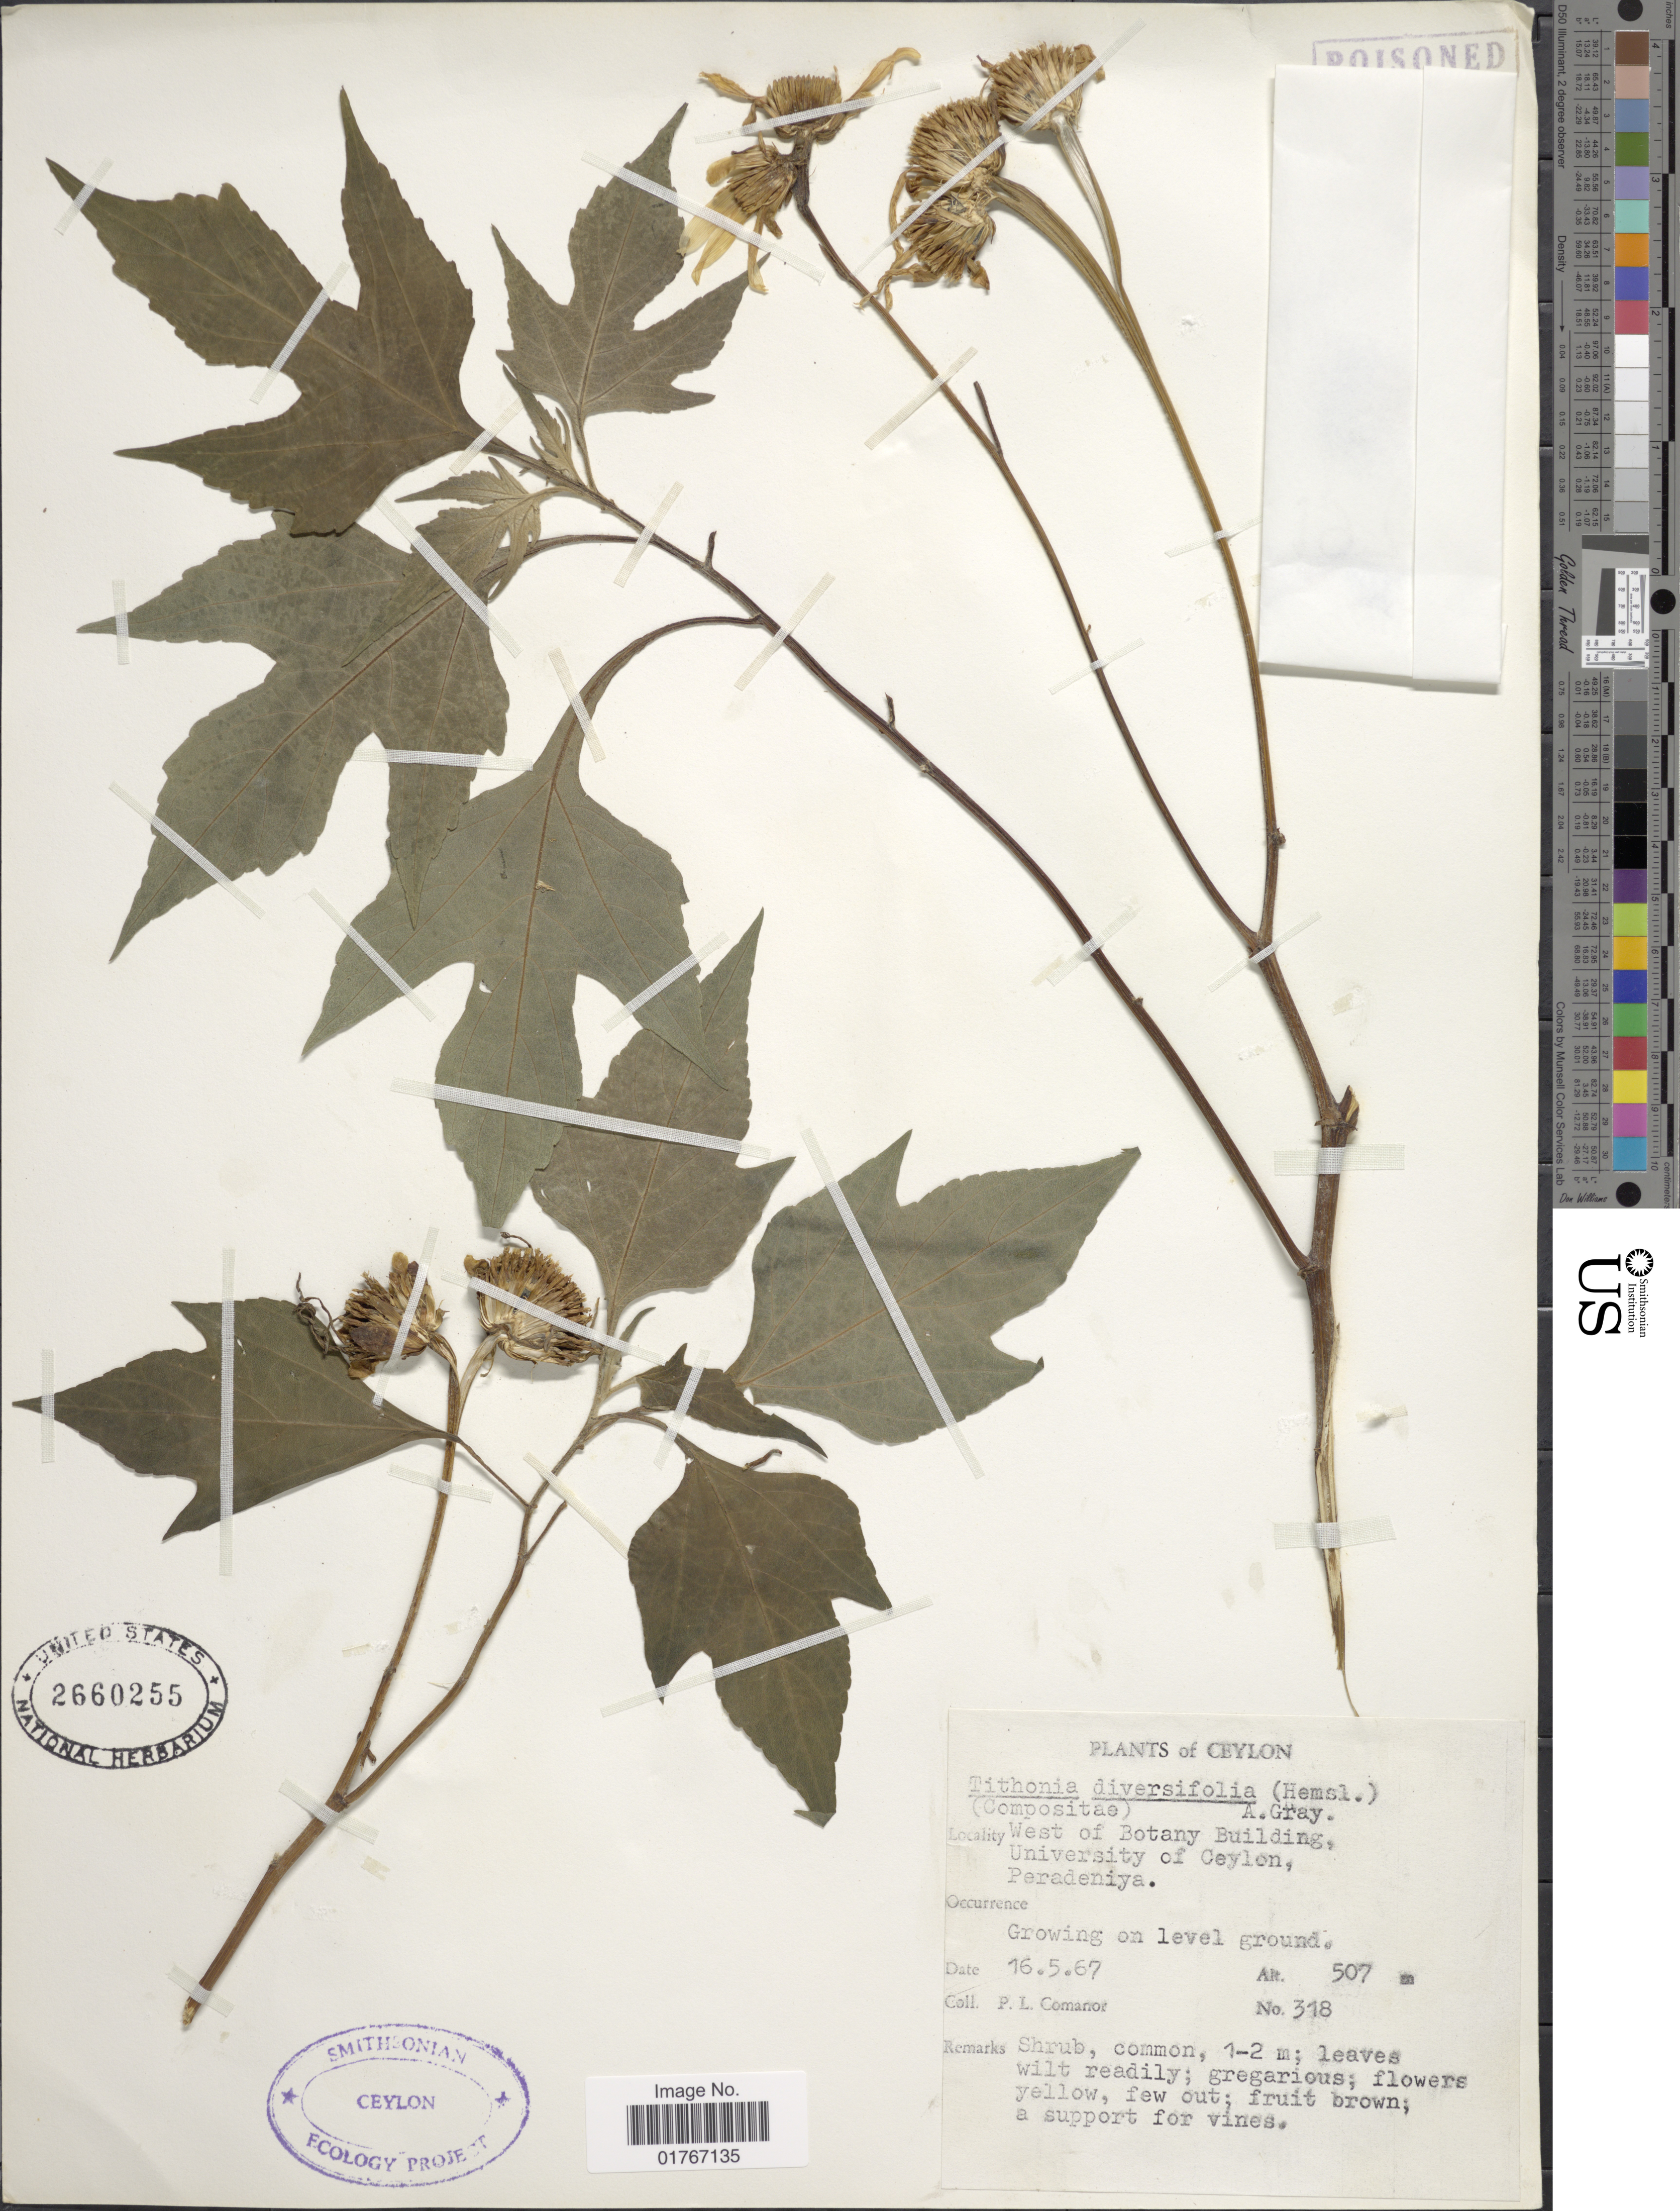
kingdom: Plantae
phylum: Tracheophyta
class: Magnoliopsida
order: Asterales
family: Asteraceae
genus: Tithonia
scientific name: Tithonia diversifolia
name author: (Hemsl.) A. Gray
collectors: P. Comanor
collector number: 318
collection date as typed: Transcribed d/m/y: 16/5/67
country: Sri Lanka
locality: West of Botany Building, University of Ceylon, Peradeniya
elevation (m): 507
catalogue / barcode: US 2660255